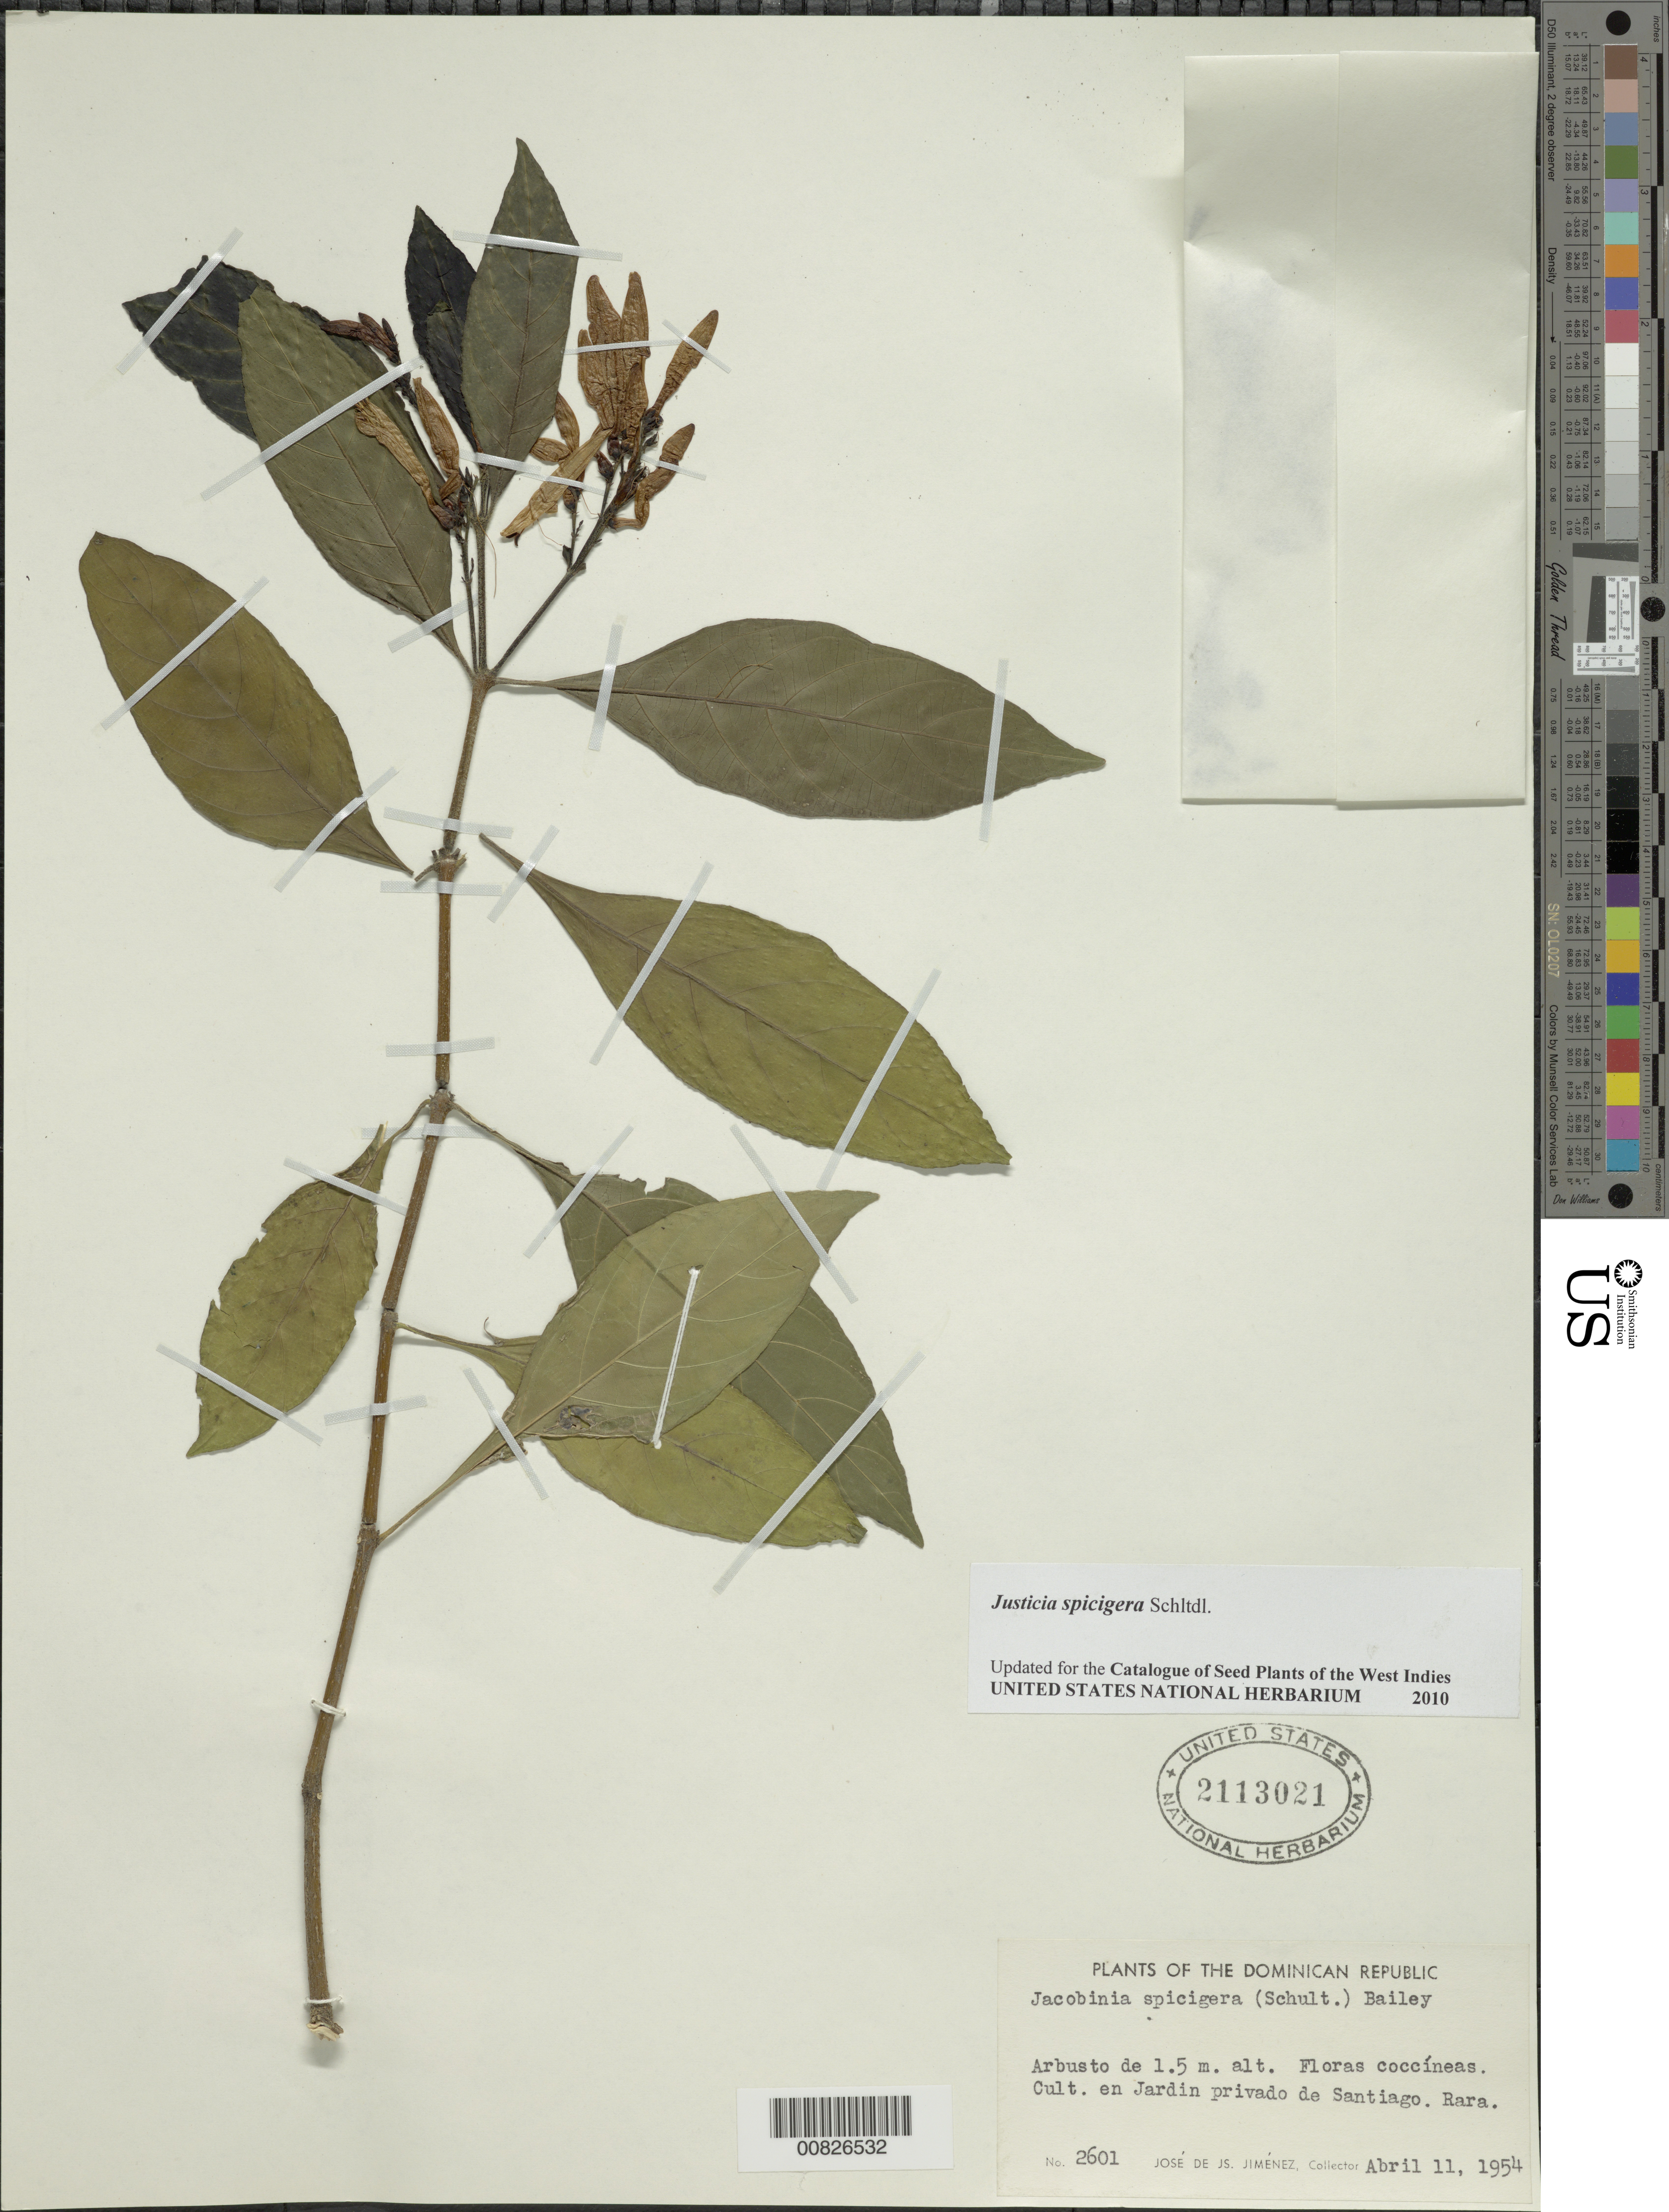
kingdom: Plantae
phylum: Tracheophyta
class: Magnoliopsida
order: Lamiales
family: Acanthaceae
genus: Justicia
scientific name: Justicia spicigera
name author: Schltdl.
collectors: J. J. Jiménez Almonte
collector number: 2601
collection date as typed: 11 Apr 1954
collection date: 1954-04-11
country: Dominican Republic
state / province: Santiago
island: Hispaniola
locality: En jardin prvado de Santiago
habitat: En jardin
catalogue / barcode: US 2113021